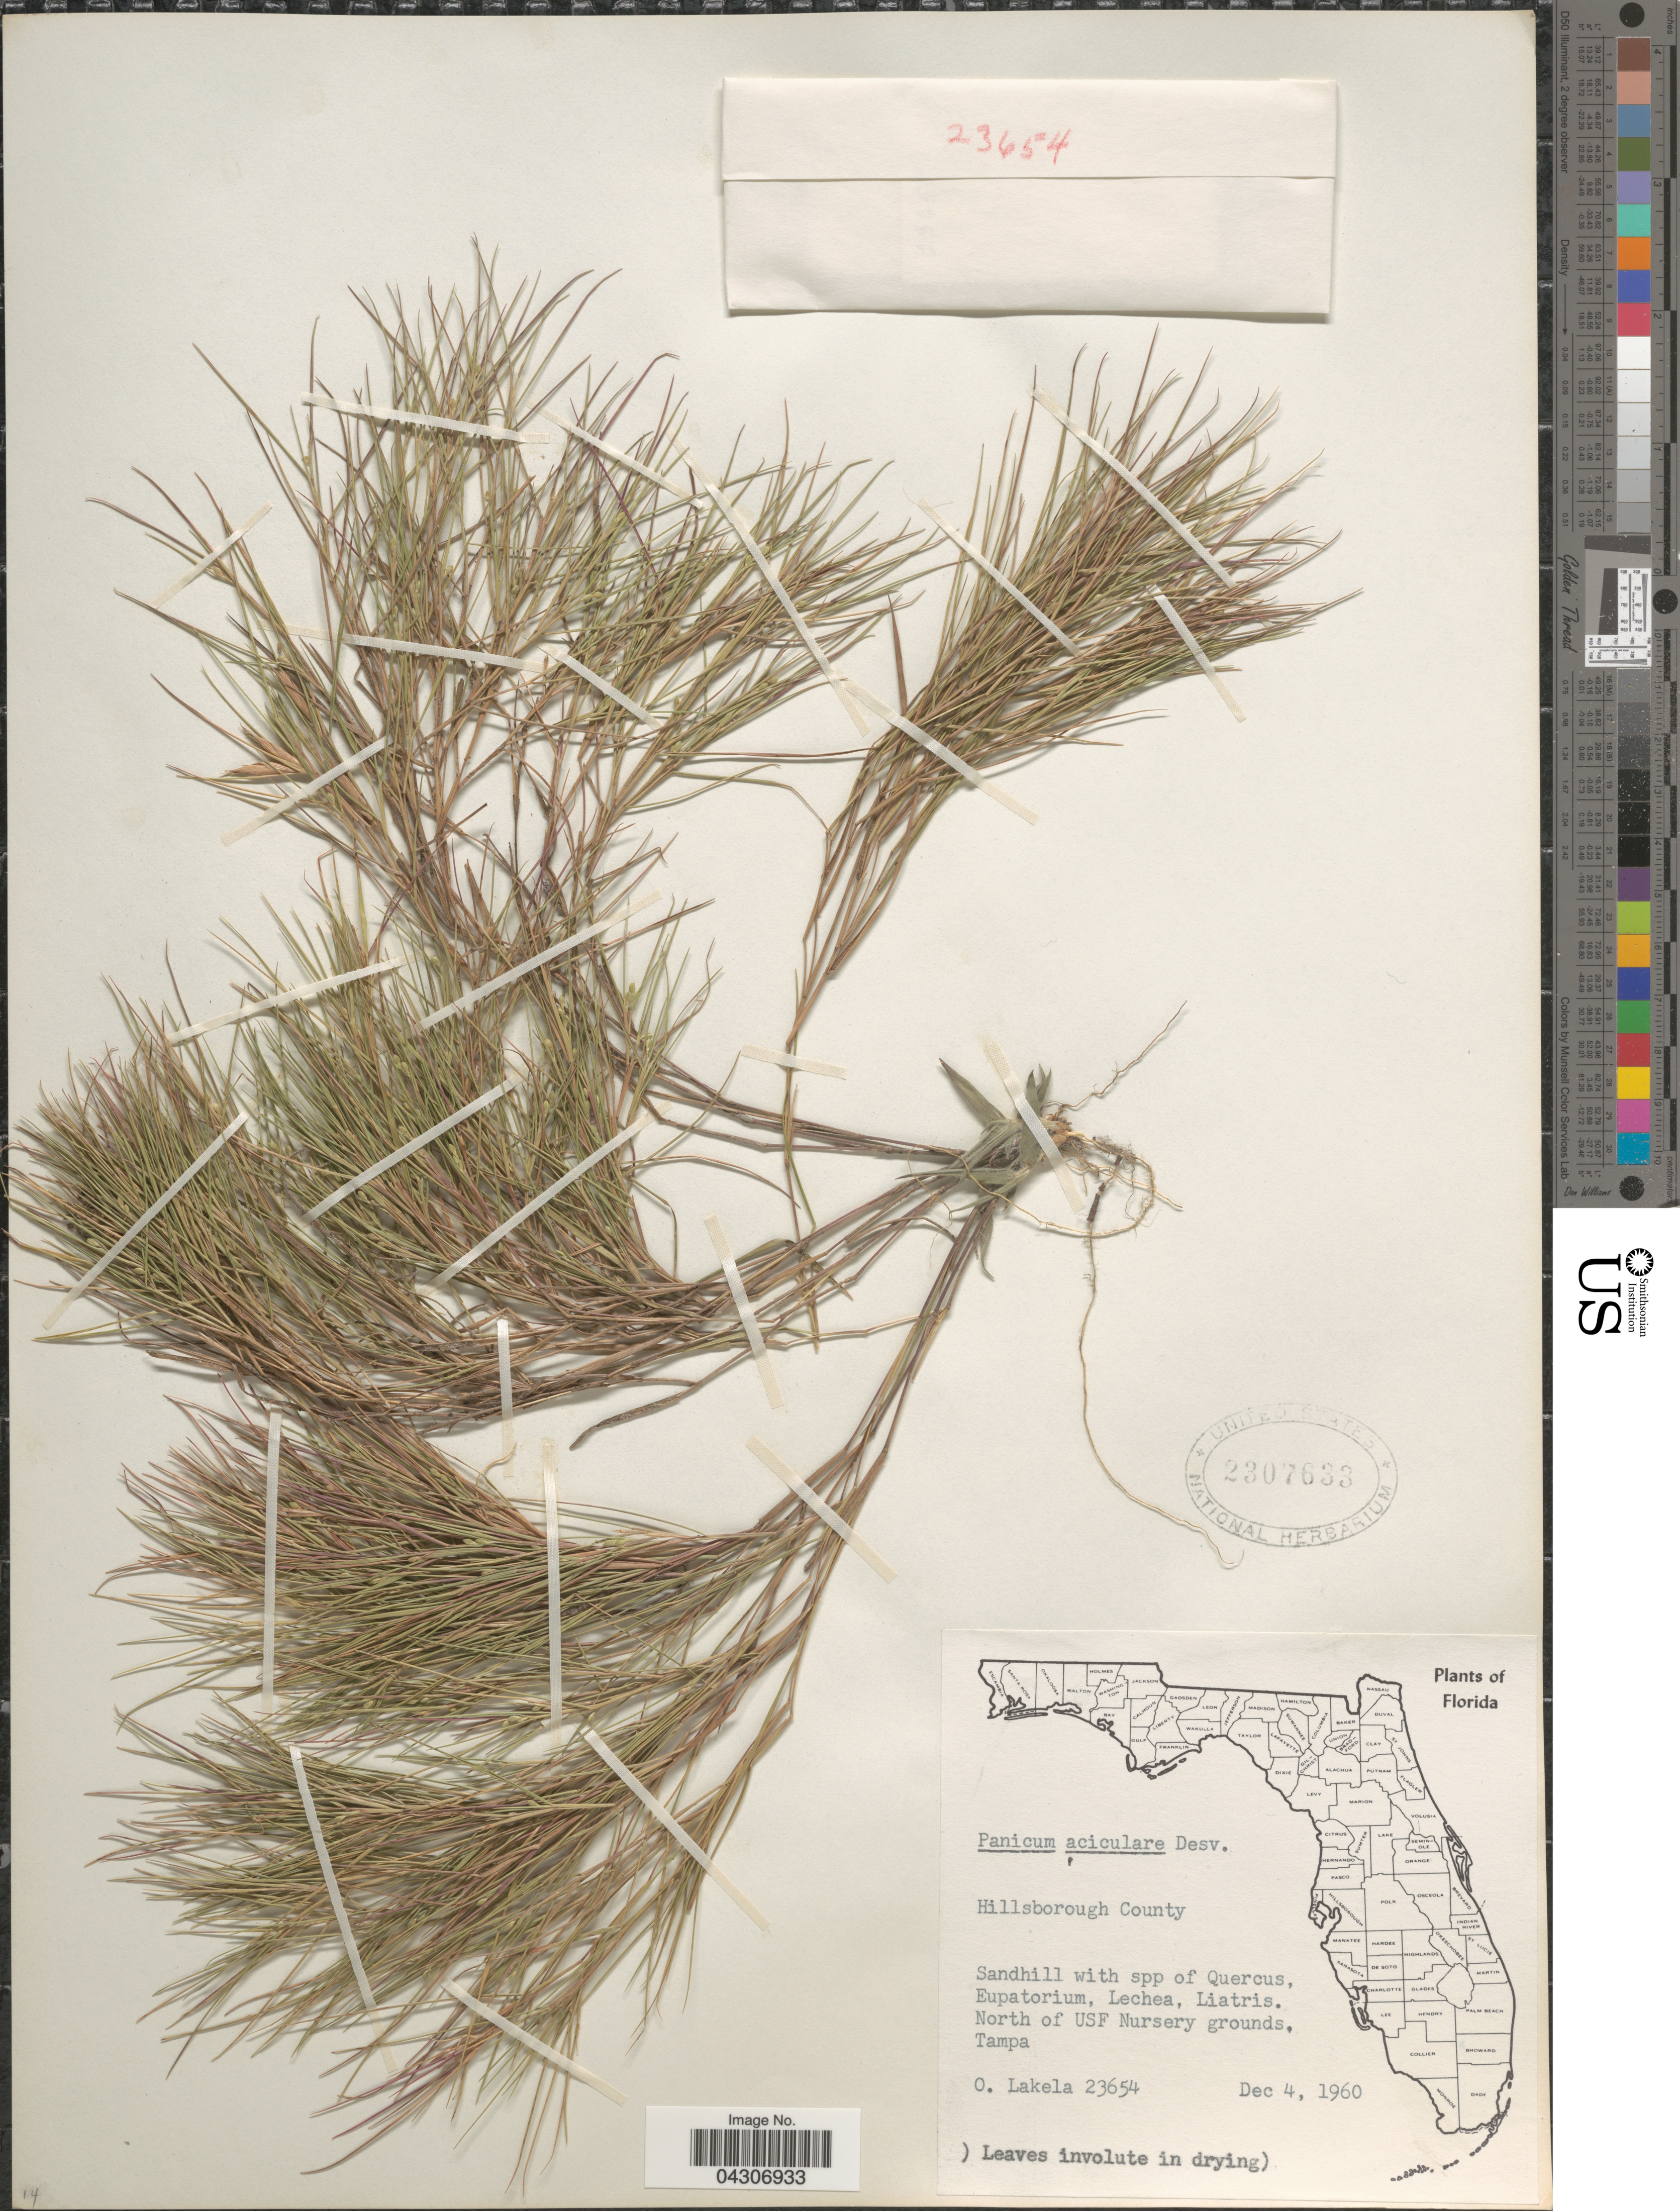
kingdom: Plantae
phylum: Tracheophyta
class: Liliopsida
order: Poales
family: Poaceae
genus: Dichanthelium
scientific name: Dichanthelium aciculare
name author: (Desv. ex Poir.) Gould & C.A. Clark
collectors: O. Lakela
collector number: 23654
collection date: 1960-12-04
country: United States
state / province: Florida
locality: Hillsborough County. North of USF Nursery grounds, Tampa.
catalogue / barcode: US 2307633